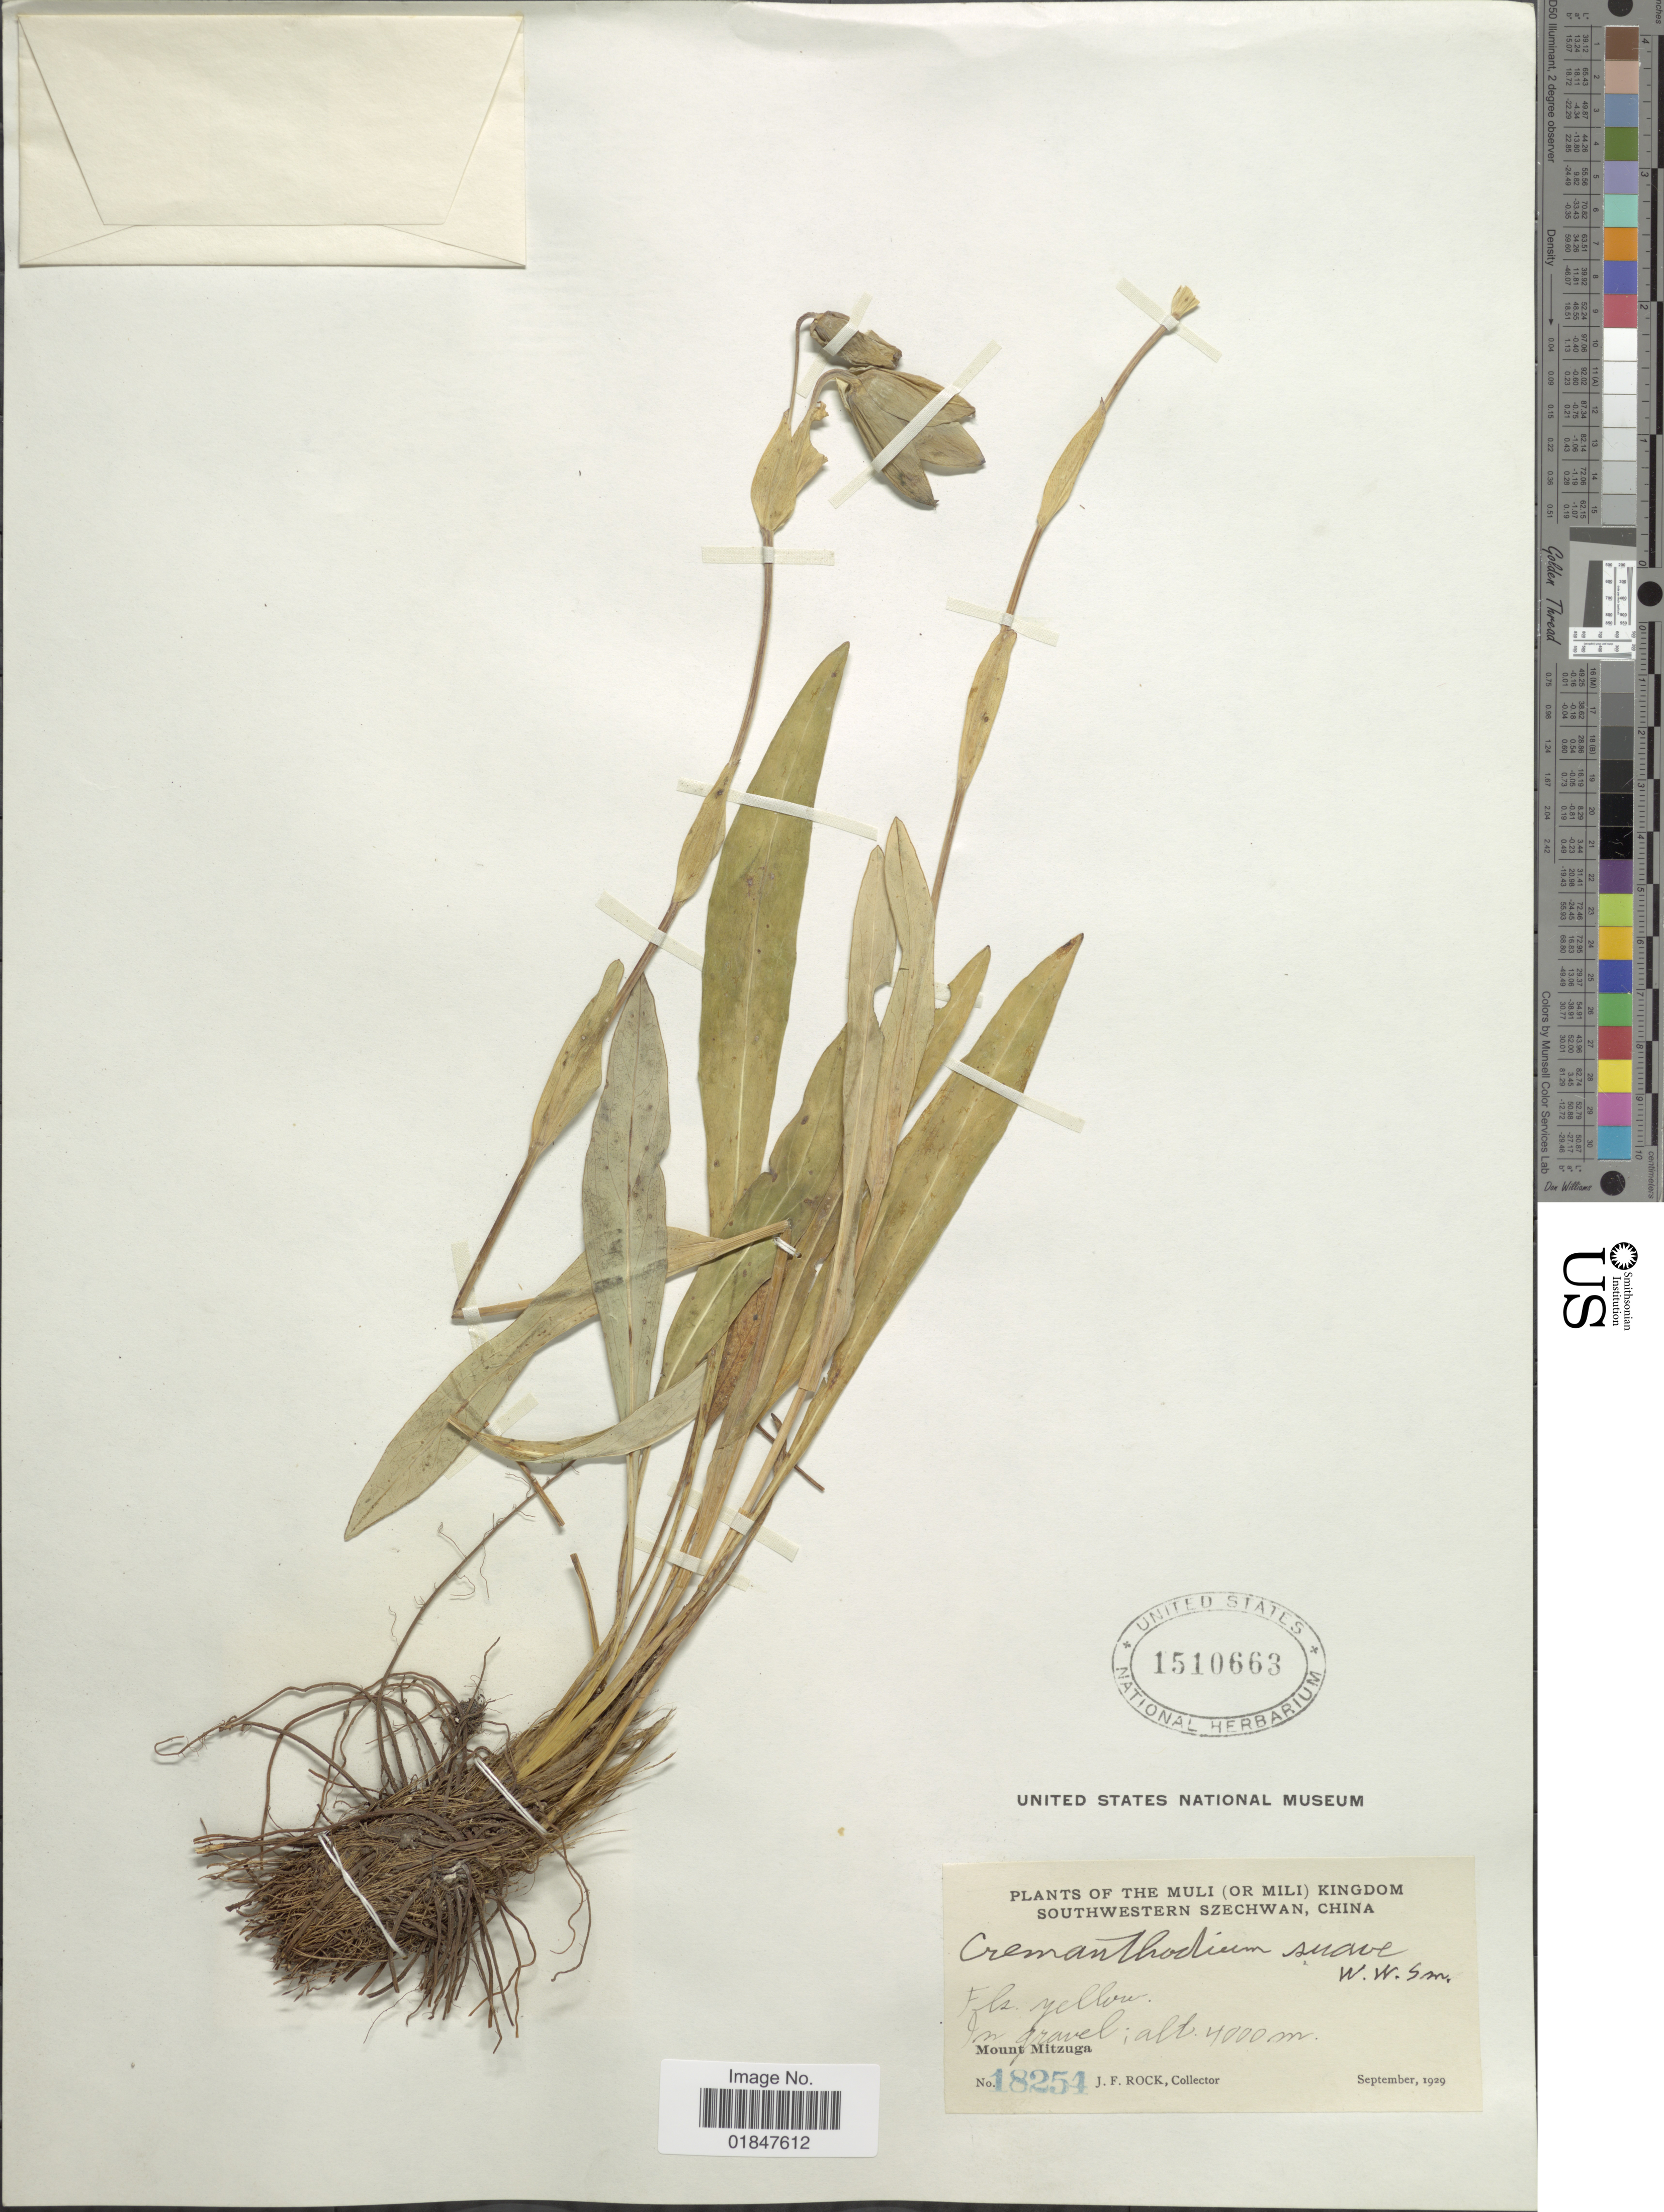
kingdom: Plantae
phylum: Tracheophyta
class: Magnoliopsida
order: Asterales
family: Asteraceae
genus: Cremanthodium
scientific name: Cremanthodium suave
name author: W.W. Sm.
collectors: J. Rock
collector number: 18254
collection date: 1929-09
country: China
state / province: Sichuan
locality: The Muli (or Mili) Kingdom, Southwestern Szechuan, Mount Mitzuga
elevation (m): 4000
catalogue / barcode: US 1510663